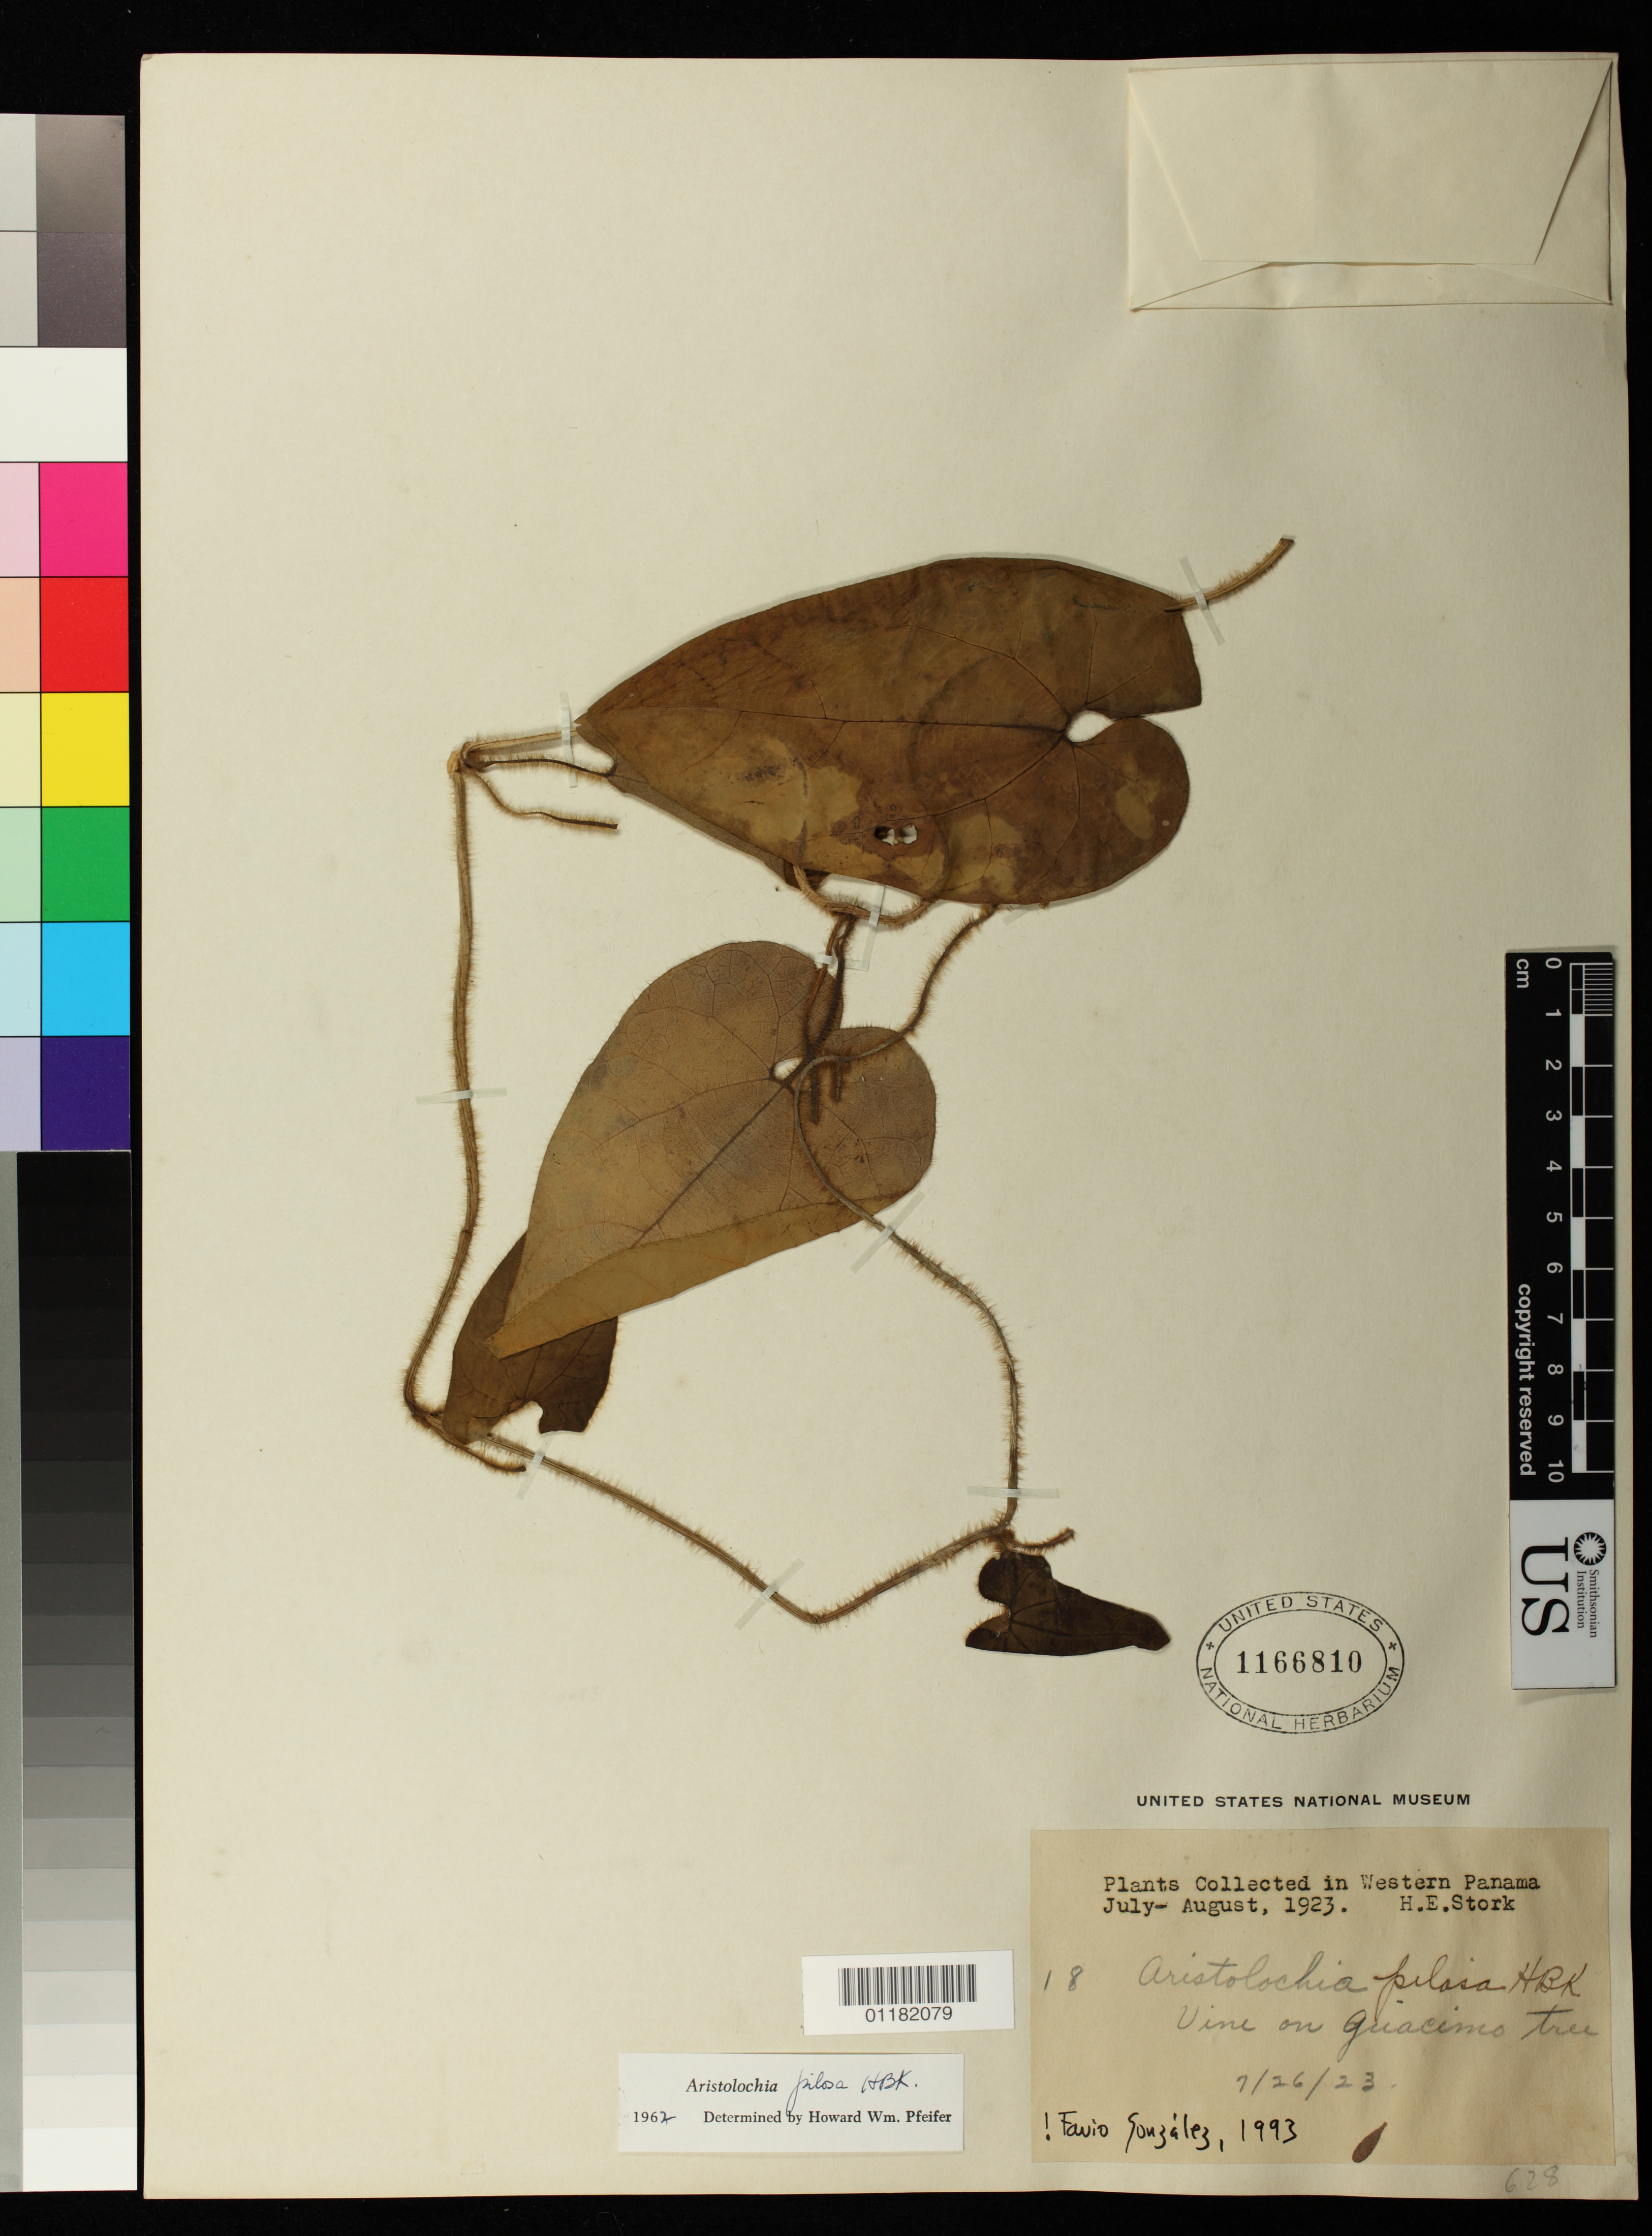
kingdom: Plantae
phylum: Tracheophyta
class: Magnoliopsida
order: Piperales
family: Aristolochiaceae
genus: Aristolochia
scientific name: Aristolochia pilosa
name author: Kunth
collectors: H. E. Stork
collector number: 18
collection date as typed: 26 Jul 1923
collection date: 1923-07-26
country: Panama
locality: Western Panama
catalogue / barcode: US 1166810